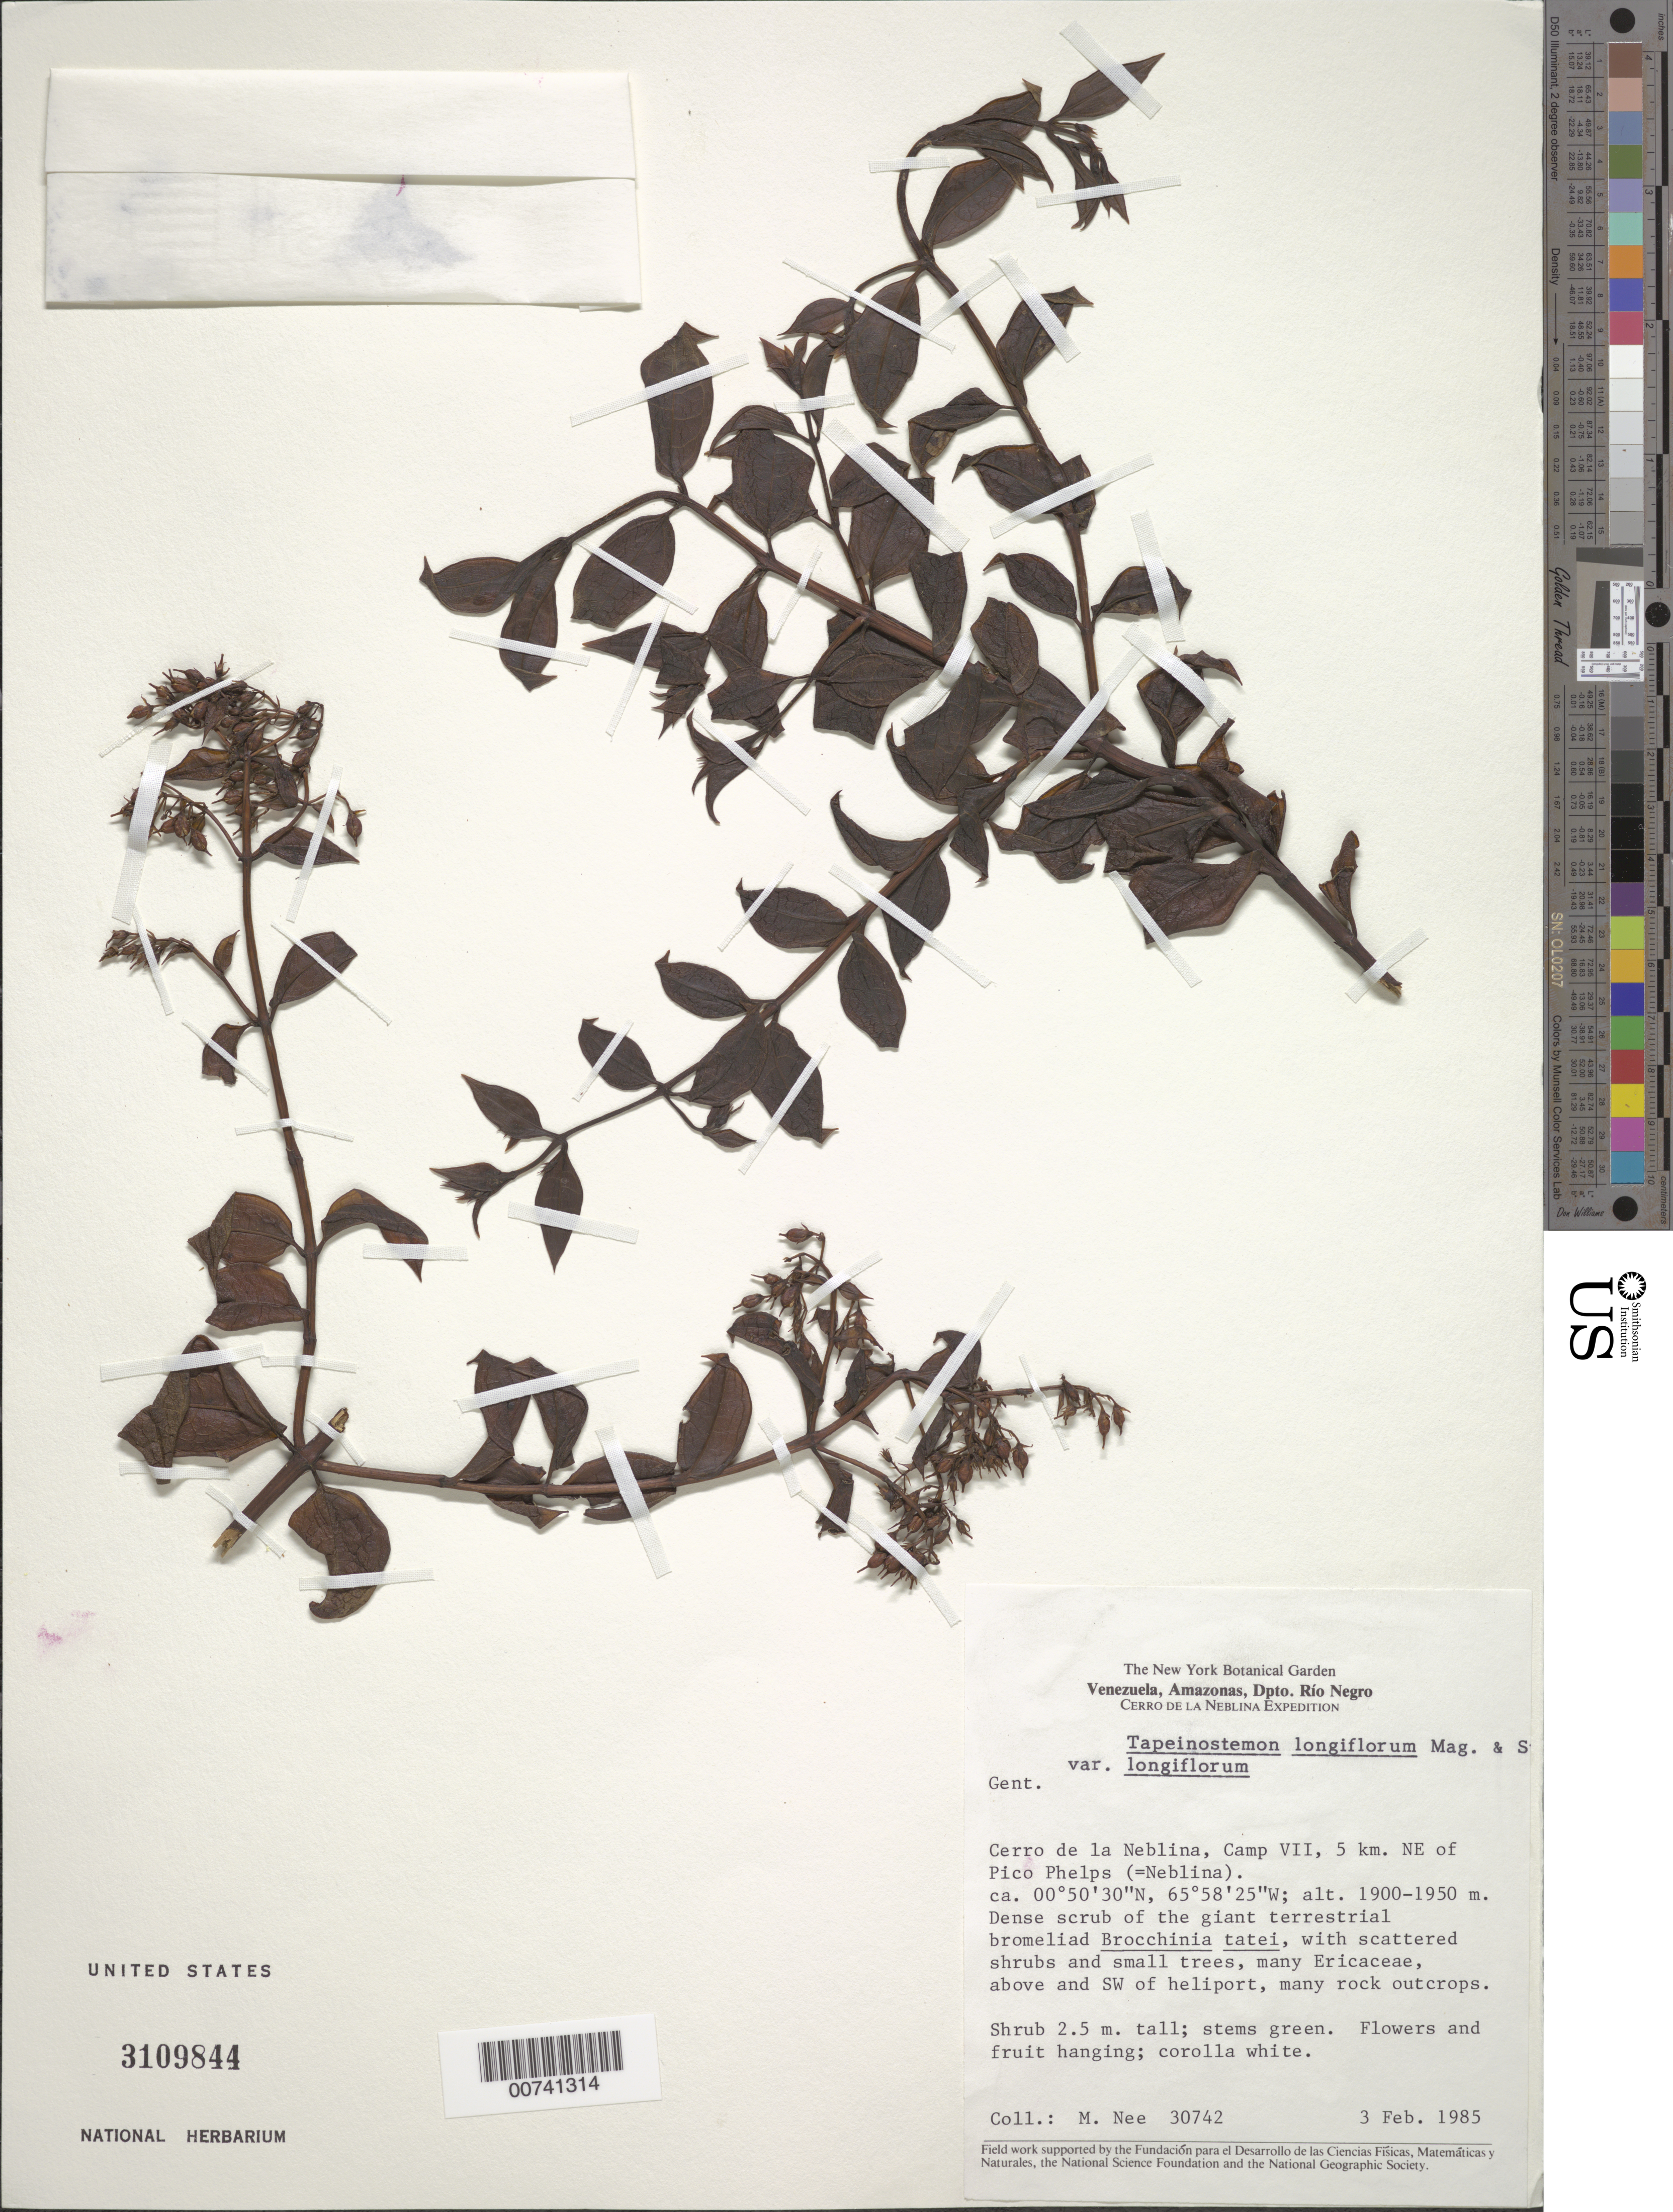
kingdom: Plantae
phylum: Tracheophyta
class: Magnoliopsida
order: Gentianales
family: Gentianaceae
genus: Tapeinostemon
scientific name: Tapeinostemon longiflorum var. longiflorum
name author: Maguire & Steyerm.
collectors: M. Nee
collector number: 30742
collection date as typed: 3-Feb-85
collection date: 1985-02-03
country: Venezuela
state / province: Amazonas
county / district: Río Negro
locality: Cerro de la Neblina, Camp VII, 5 km NE of Pico Phelps (=Neblina)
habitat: Dense scrub of the giant terrestrial bromeliad Brocchinia tatei, with scattered shrubs and small trees; many Ericaceae, many rock outcrops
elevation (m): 1900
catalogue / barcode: US 3109844